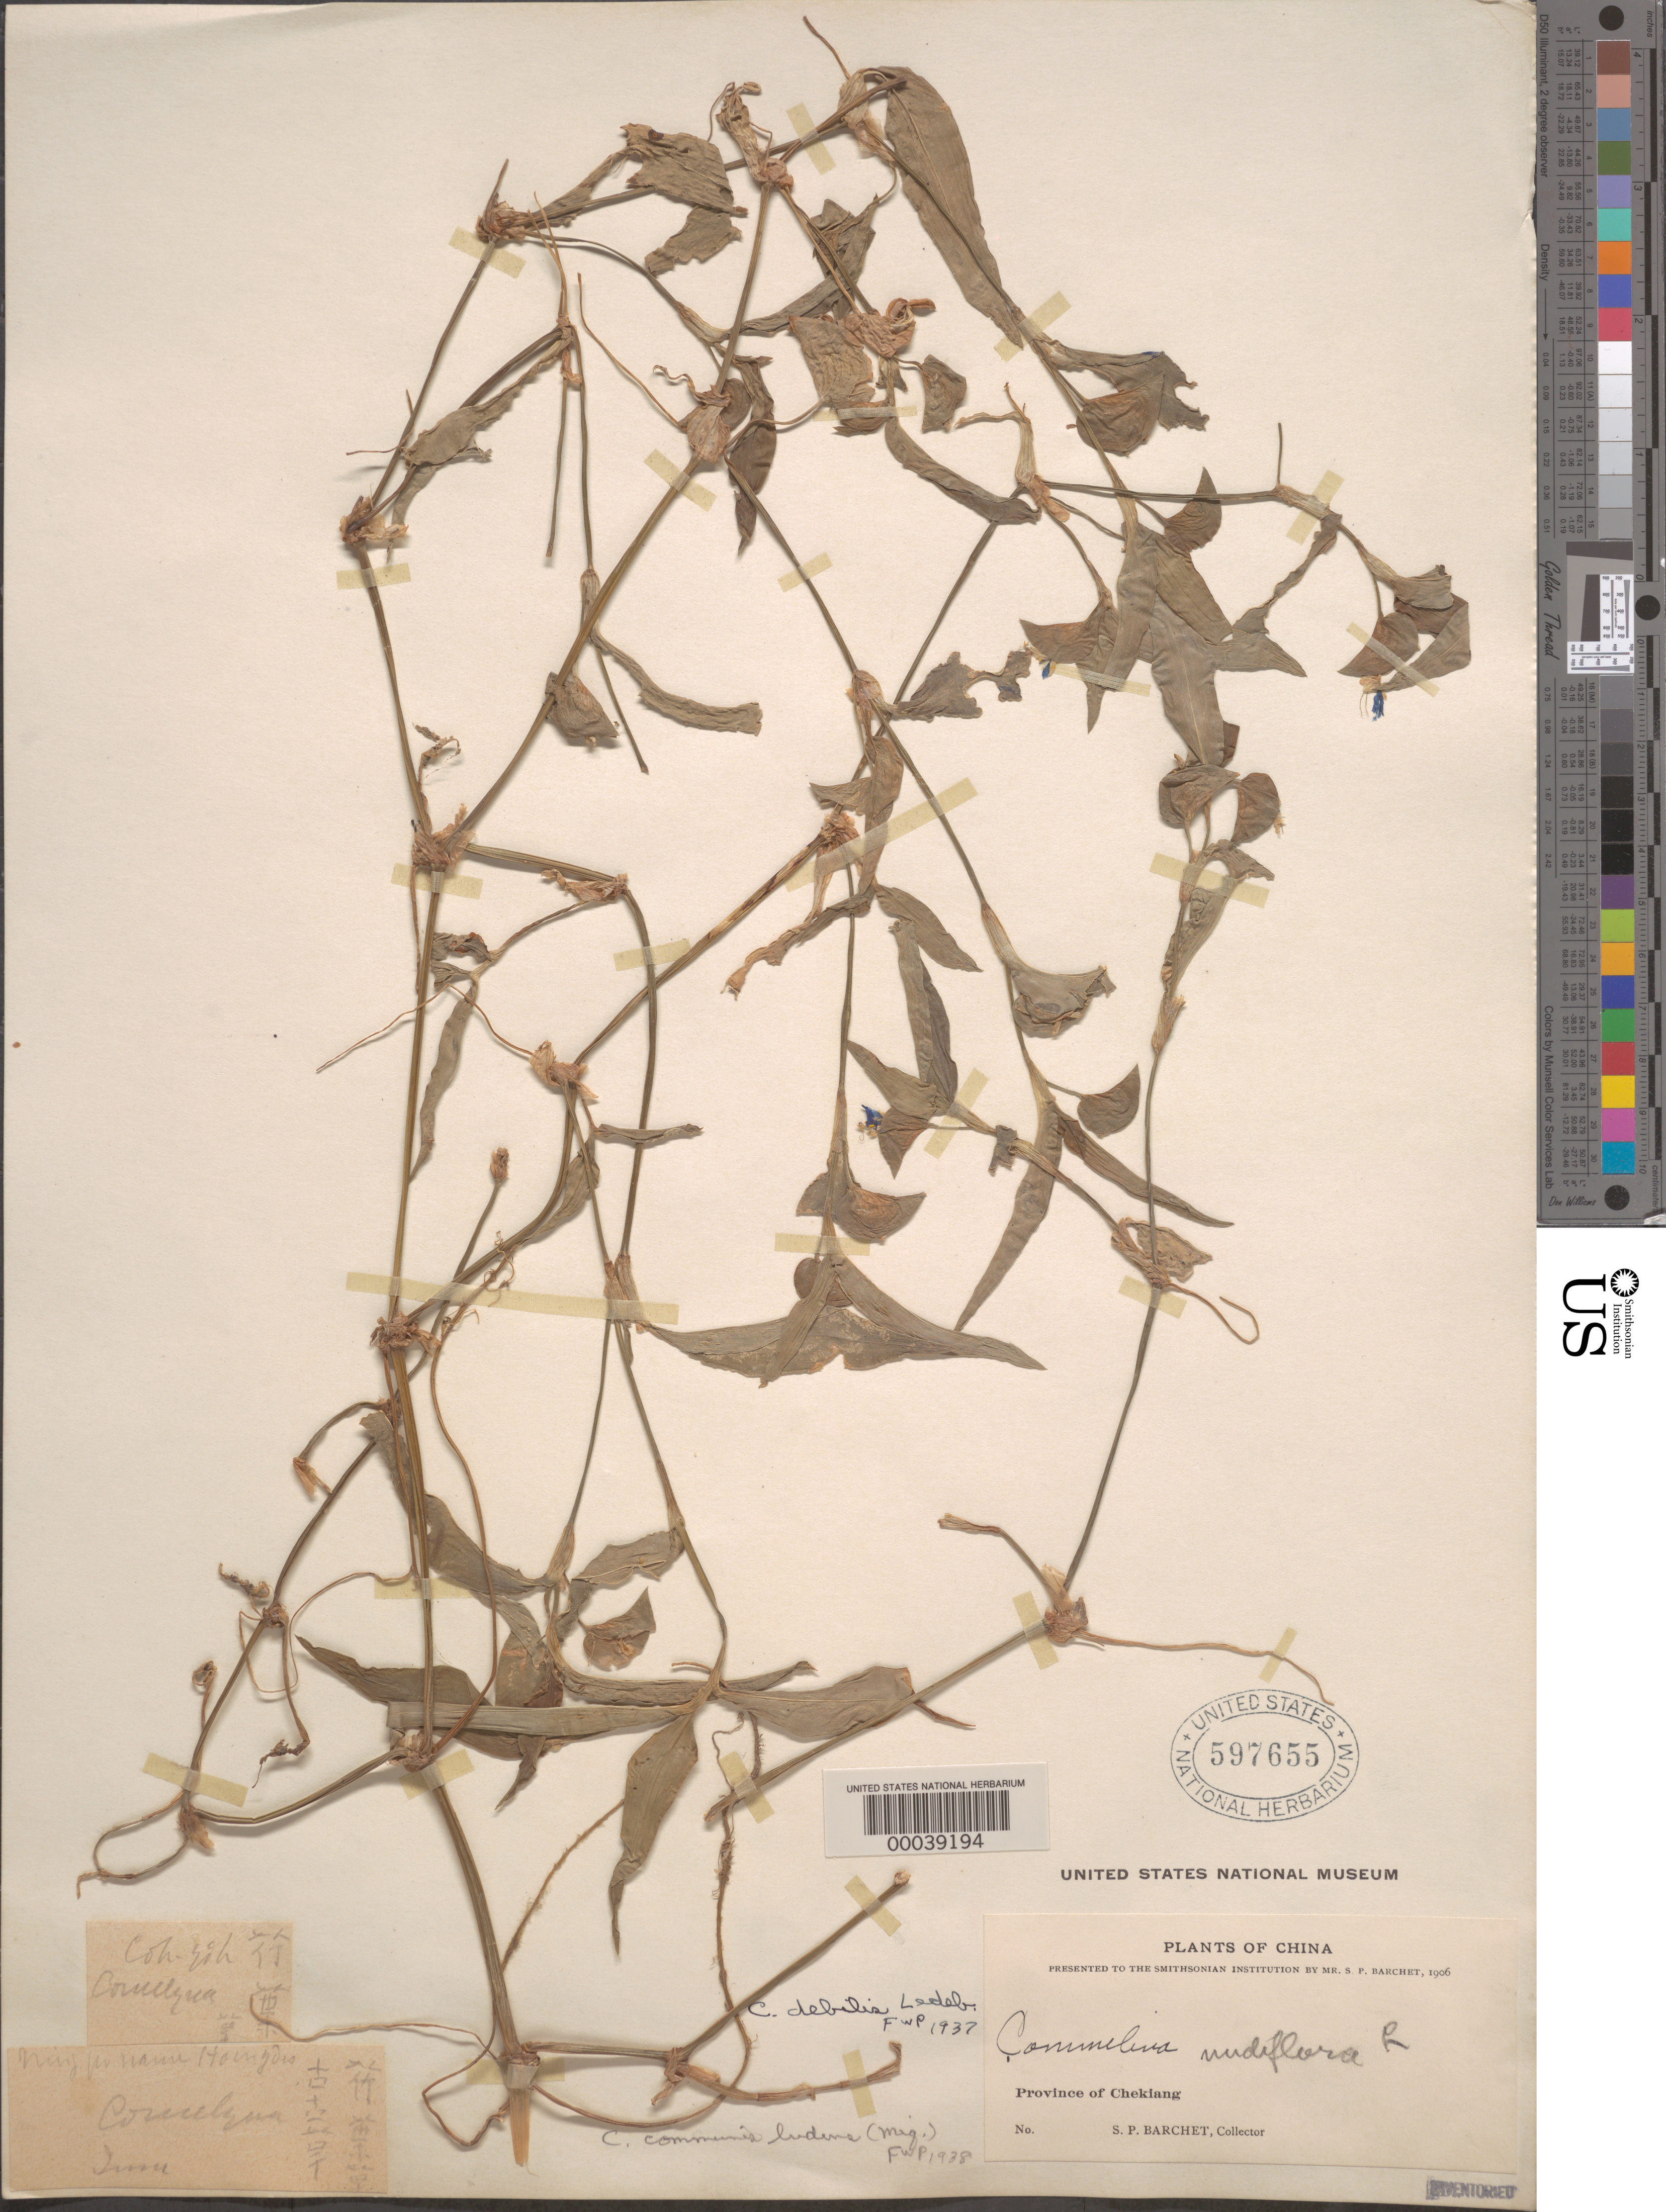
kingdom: Plantae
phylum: Tracheophyta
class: Liliopsida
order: Commelinales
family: Commelinaceae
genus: Commelina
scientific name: Commelina communis var. ludens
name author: (Miq.) C.B. Clarke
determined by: Pennell, F. W.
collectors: S. P. Barchet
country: China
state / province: Zhejiang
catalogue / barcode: US 597655